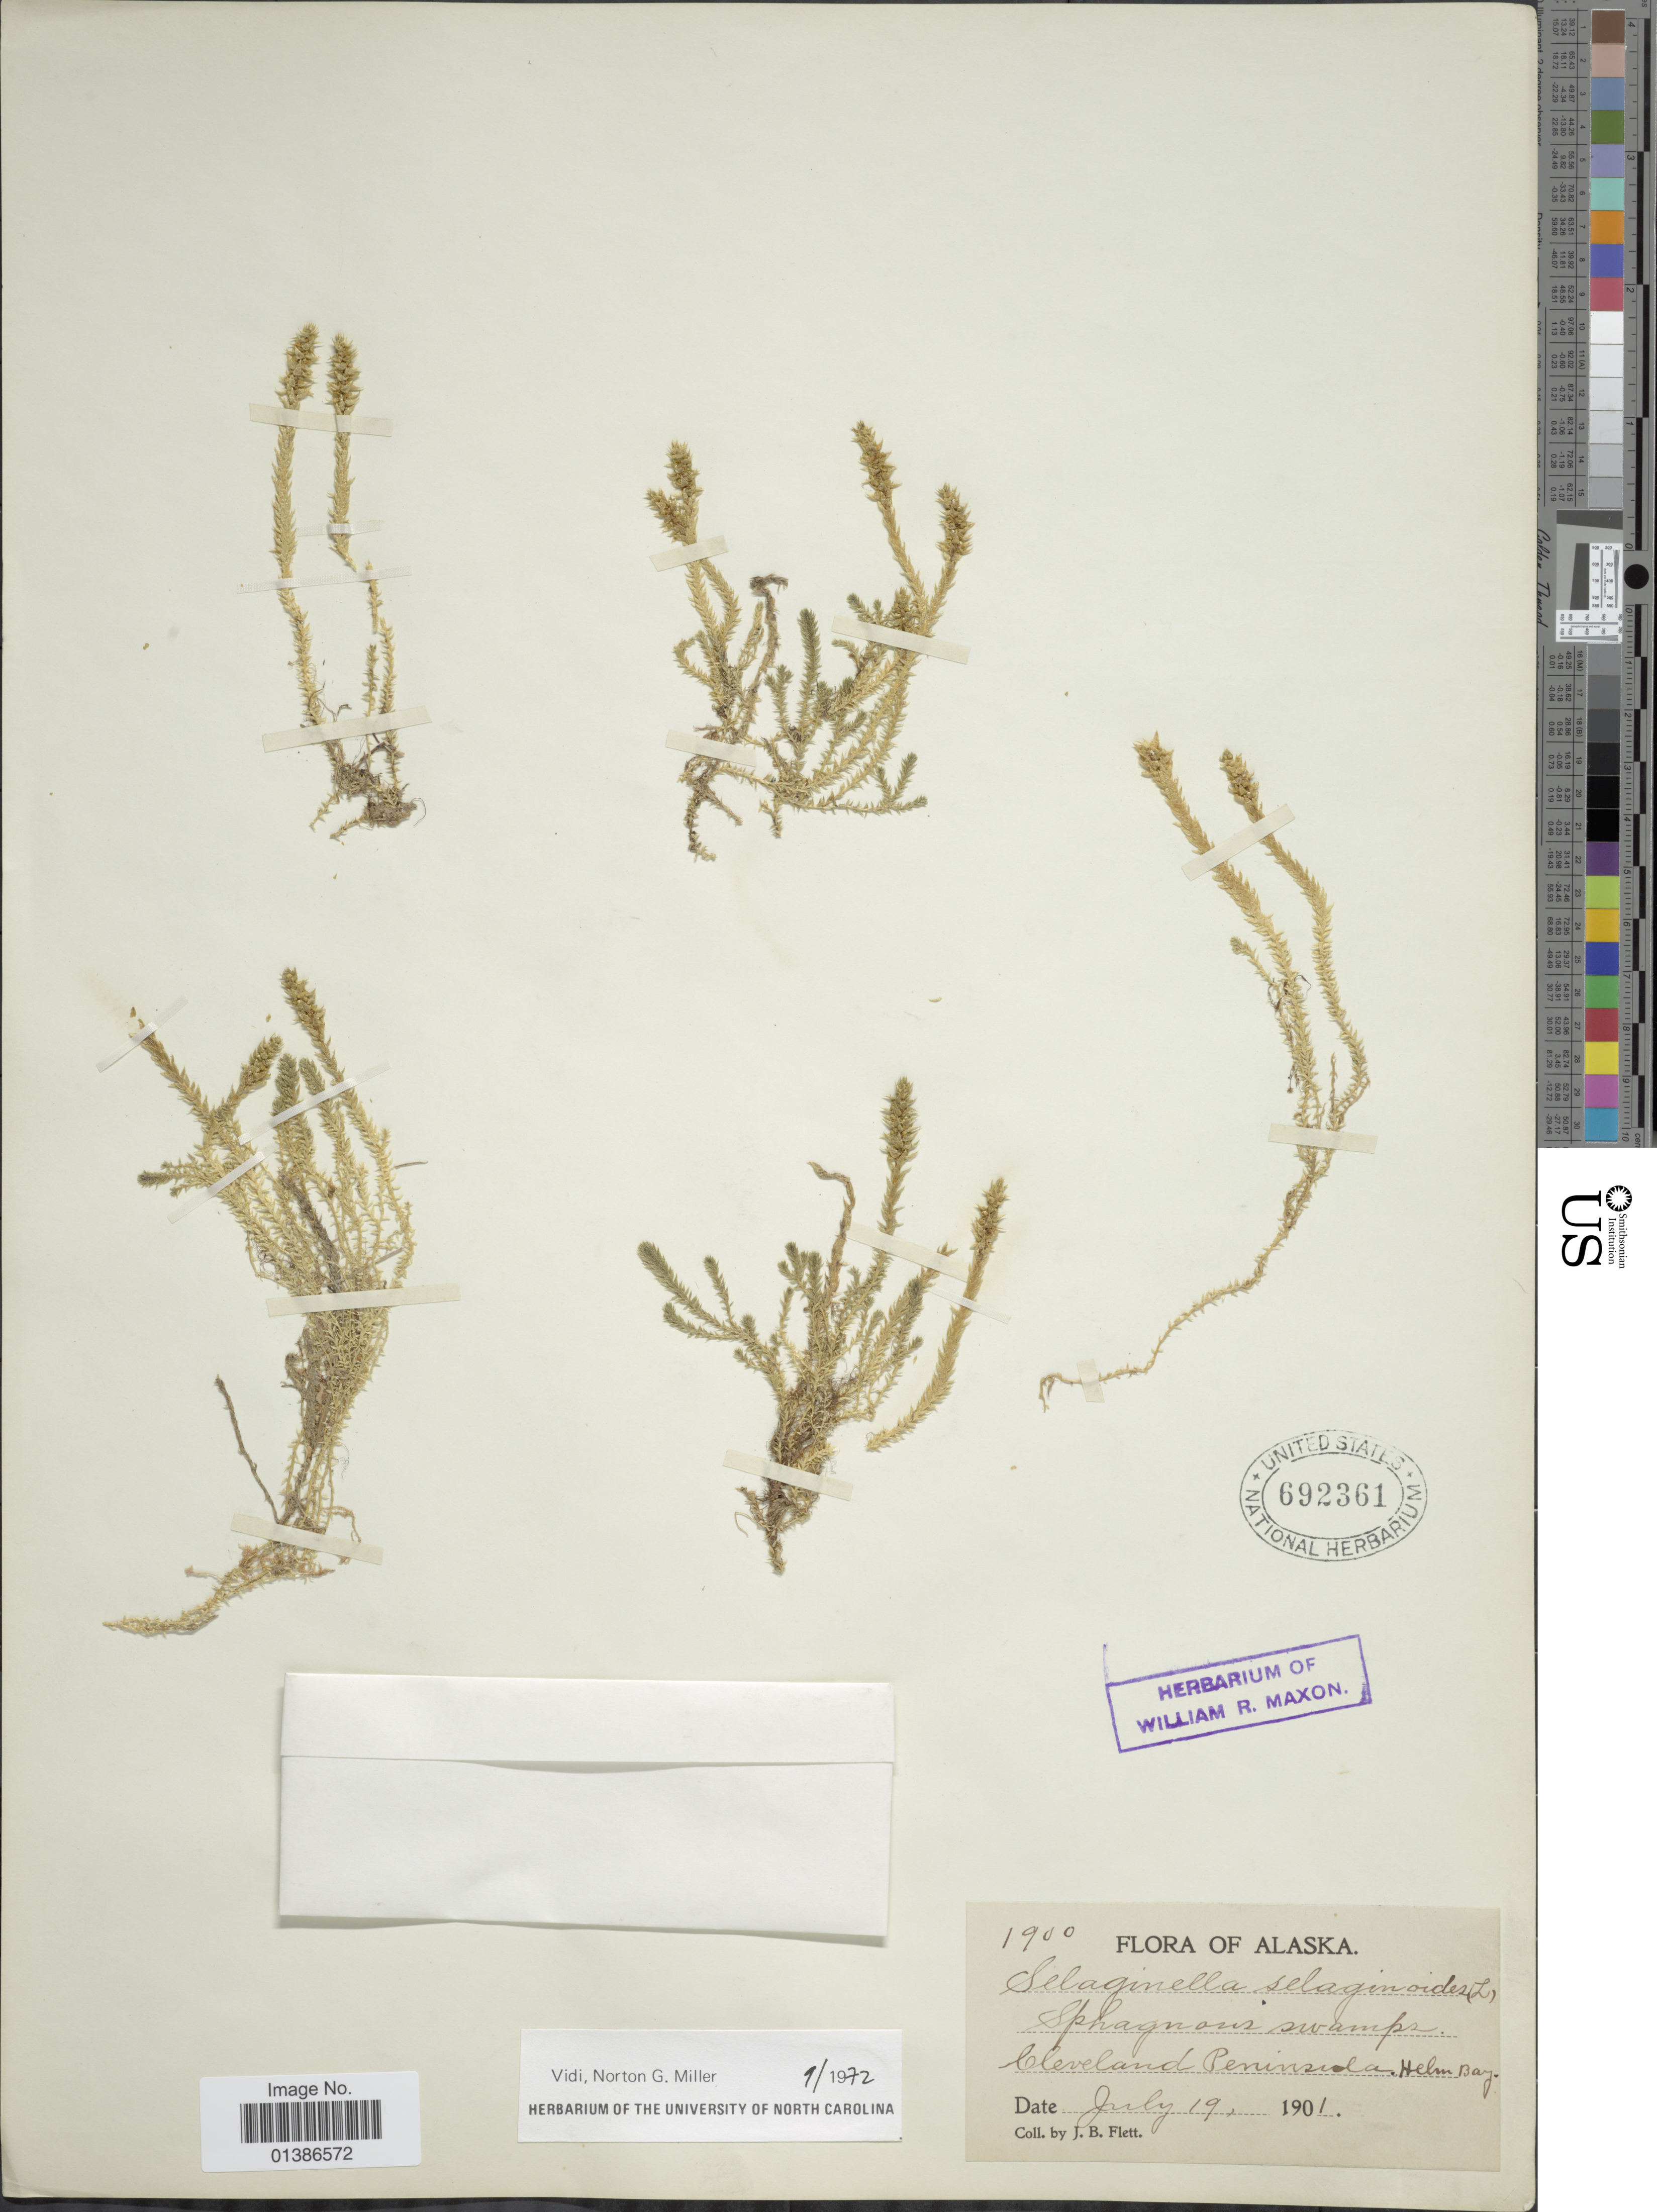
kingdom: Plantae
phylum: Tracheophyta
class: Lycopodiopsida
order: Selaginellales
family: Selaginellaceae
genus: Selaginella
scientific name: Selaginella selaginoides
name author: (L.) Link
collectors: J. Flett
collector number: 1900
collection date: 1901-07-19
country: United States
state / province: Alaska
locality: Cleveland Peninsula, Helm Bay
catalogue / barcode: US 692361